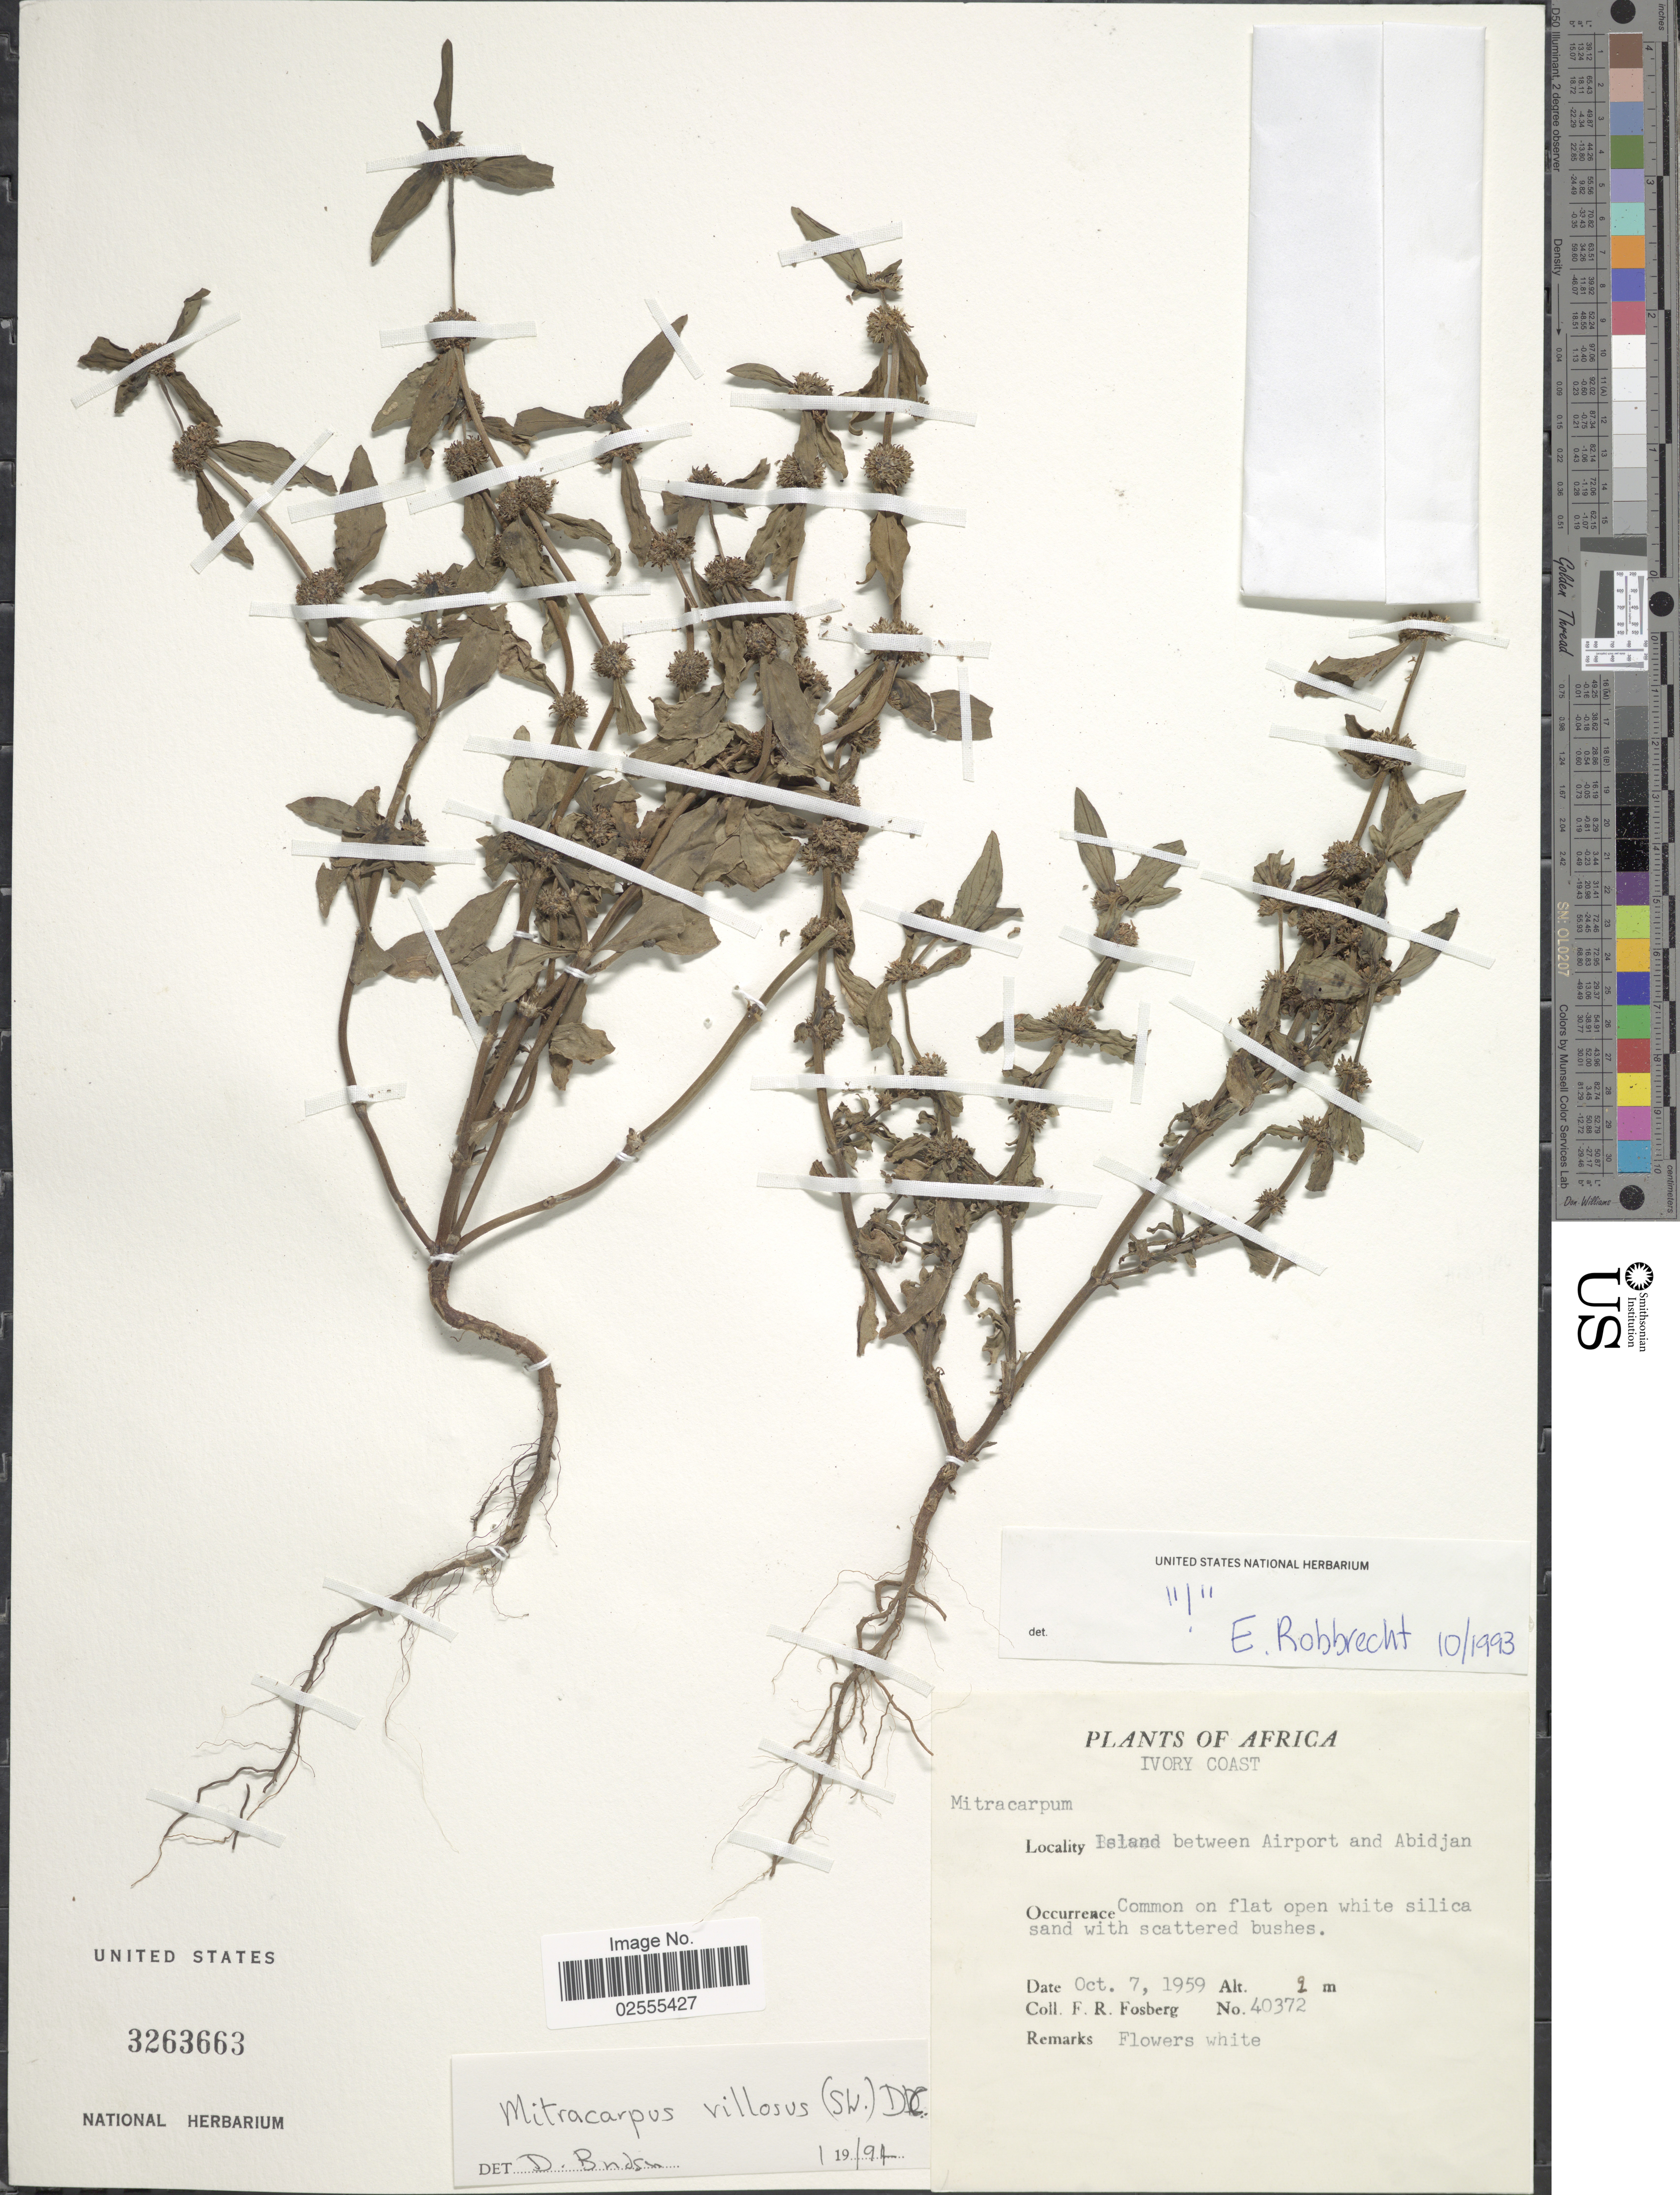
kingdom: Plantae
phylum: Tracheophyta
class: Magnoliopsida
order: Gentianales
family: Rubiaceae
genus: Mitracarpus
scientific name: Mitracarpus villosus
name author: (Sw.) DC.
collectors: F. R. Fosberg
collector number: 40372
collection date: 1959-10-07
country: Ivory Coast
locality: Island between Airport and Abidjan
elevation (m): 2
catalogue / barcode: US 3263663